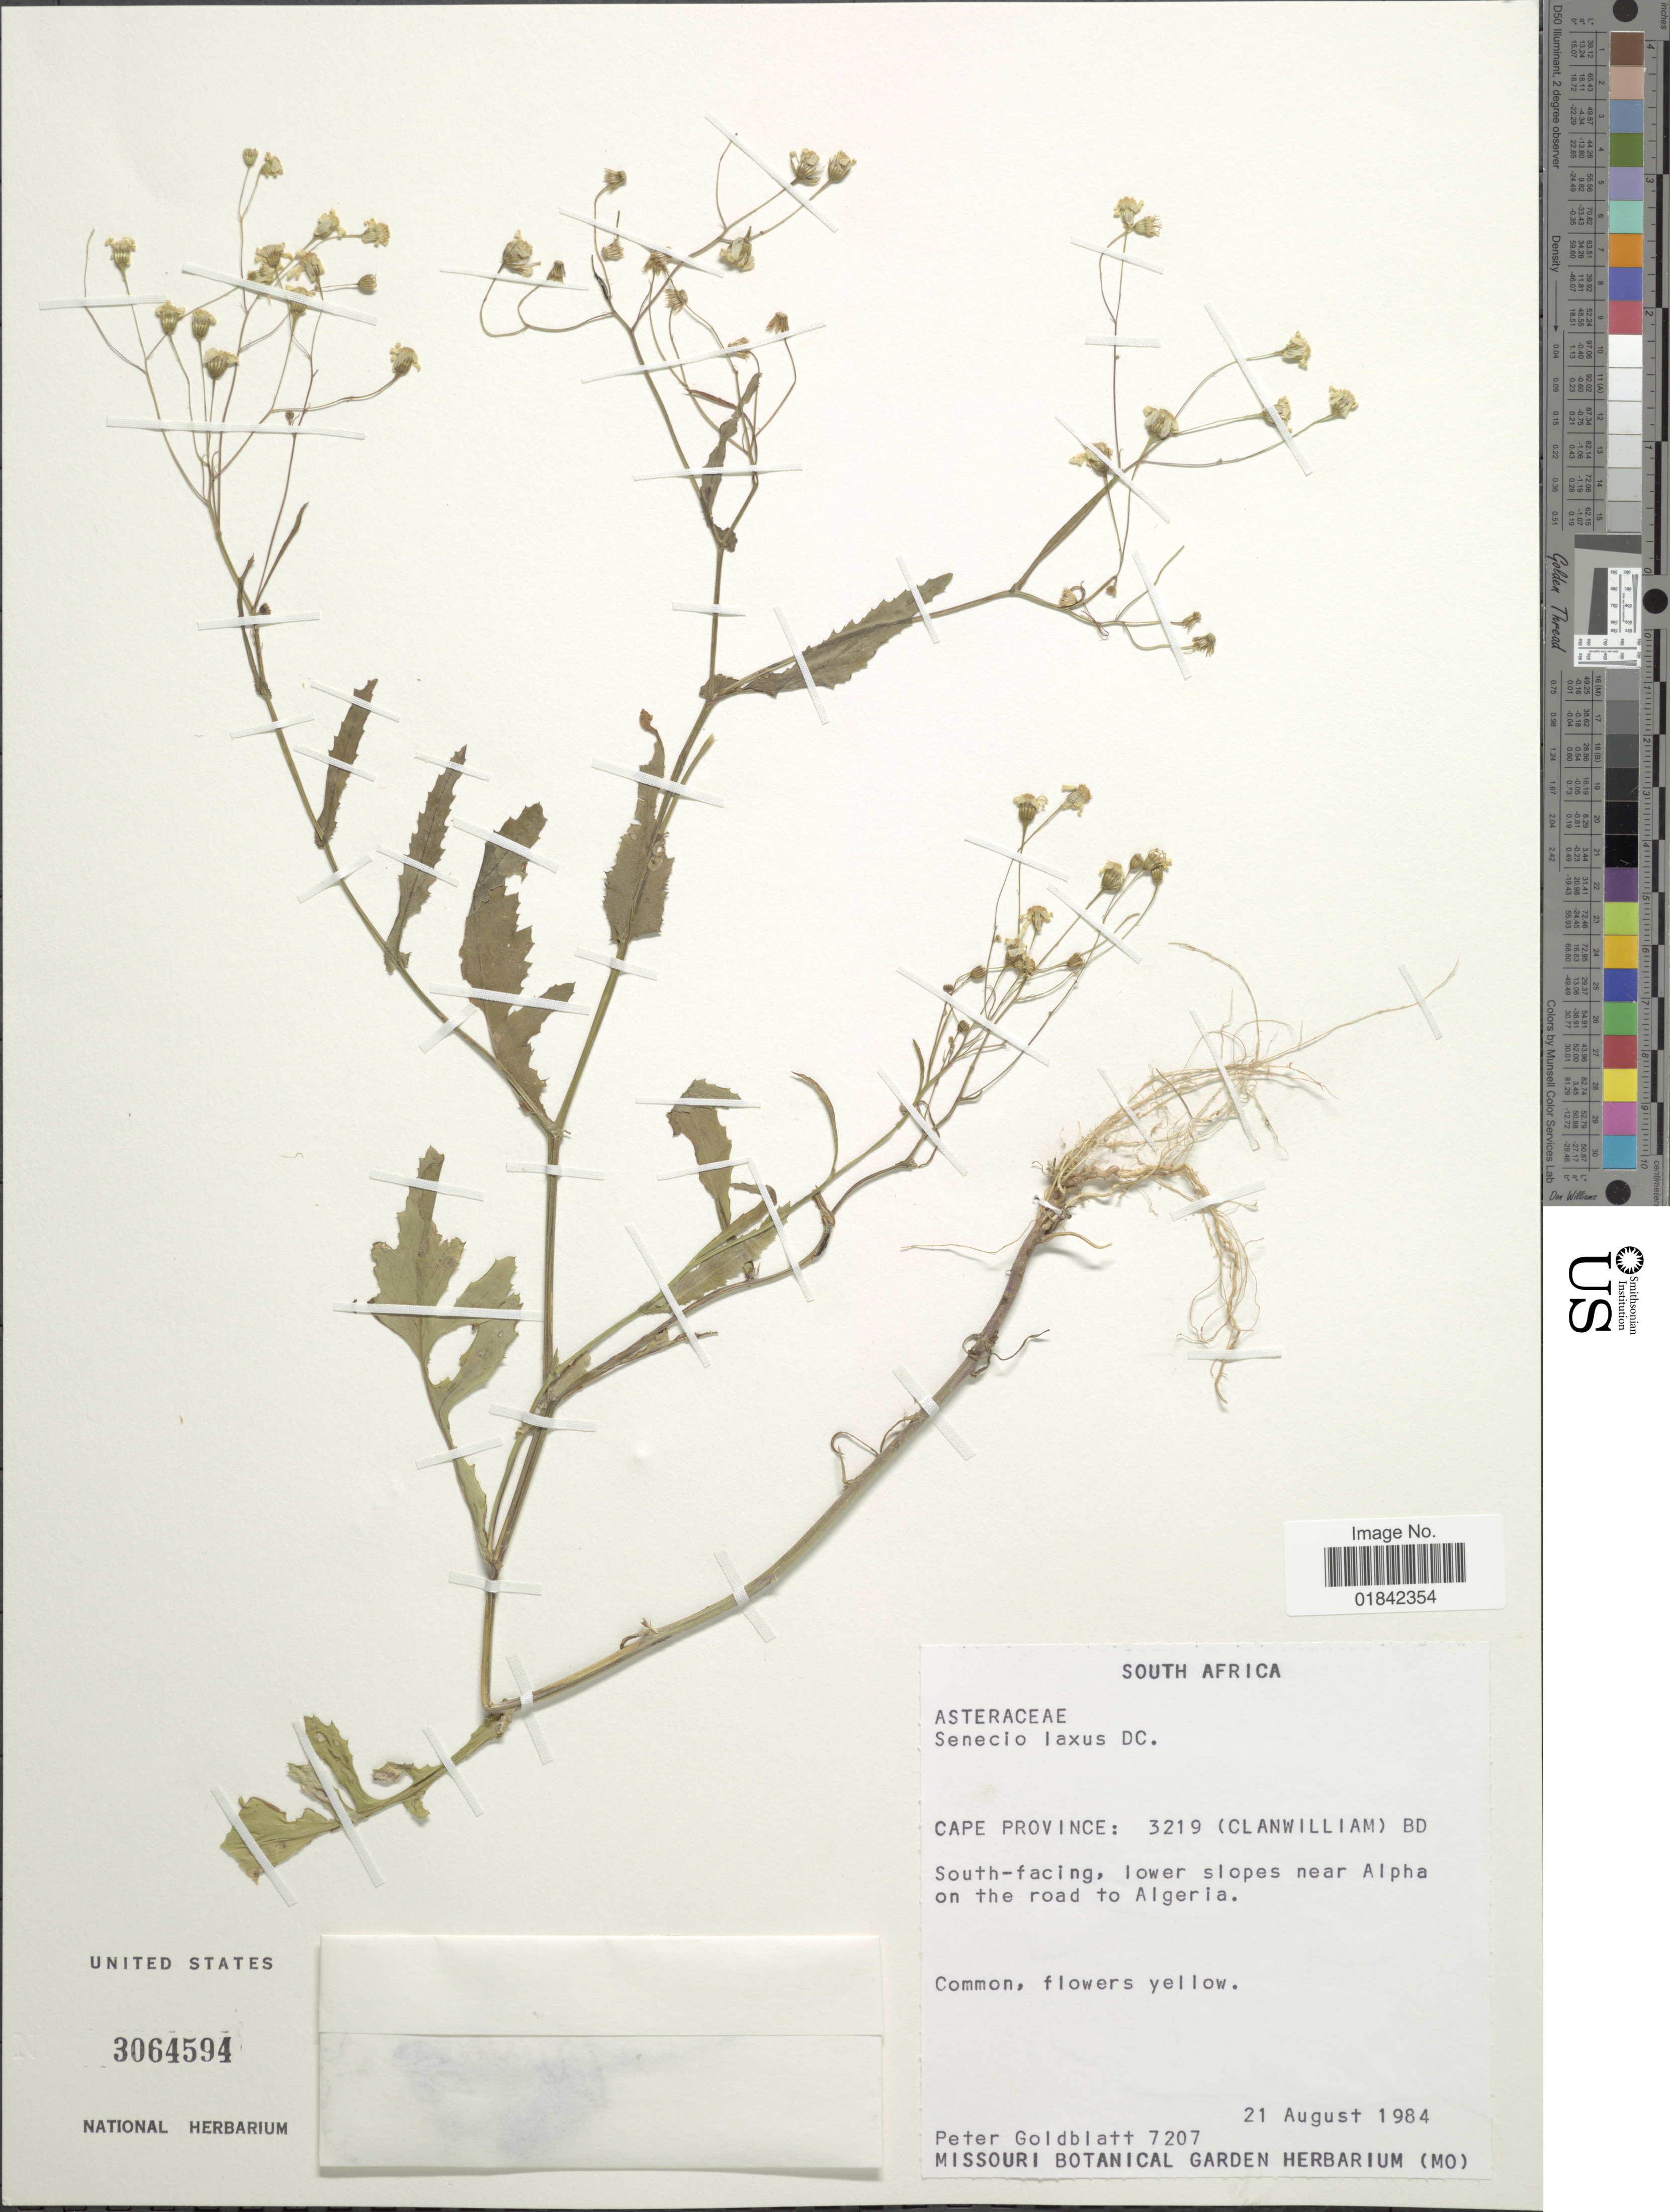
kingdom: Plantae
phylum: Tracheophyta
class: Magnoliopsida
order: Asterales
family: Asteraceae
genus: Senecio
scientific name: Senecio laxus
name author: DC.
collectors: P. Goldblatt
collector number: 7207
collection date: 1984-08-21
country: South Africa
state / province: Western Cape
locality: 3219 (Clanwilliam) BD, south-facing, lower slopes near Alpha on the road to Algeria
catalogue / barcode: US 3064594